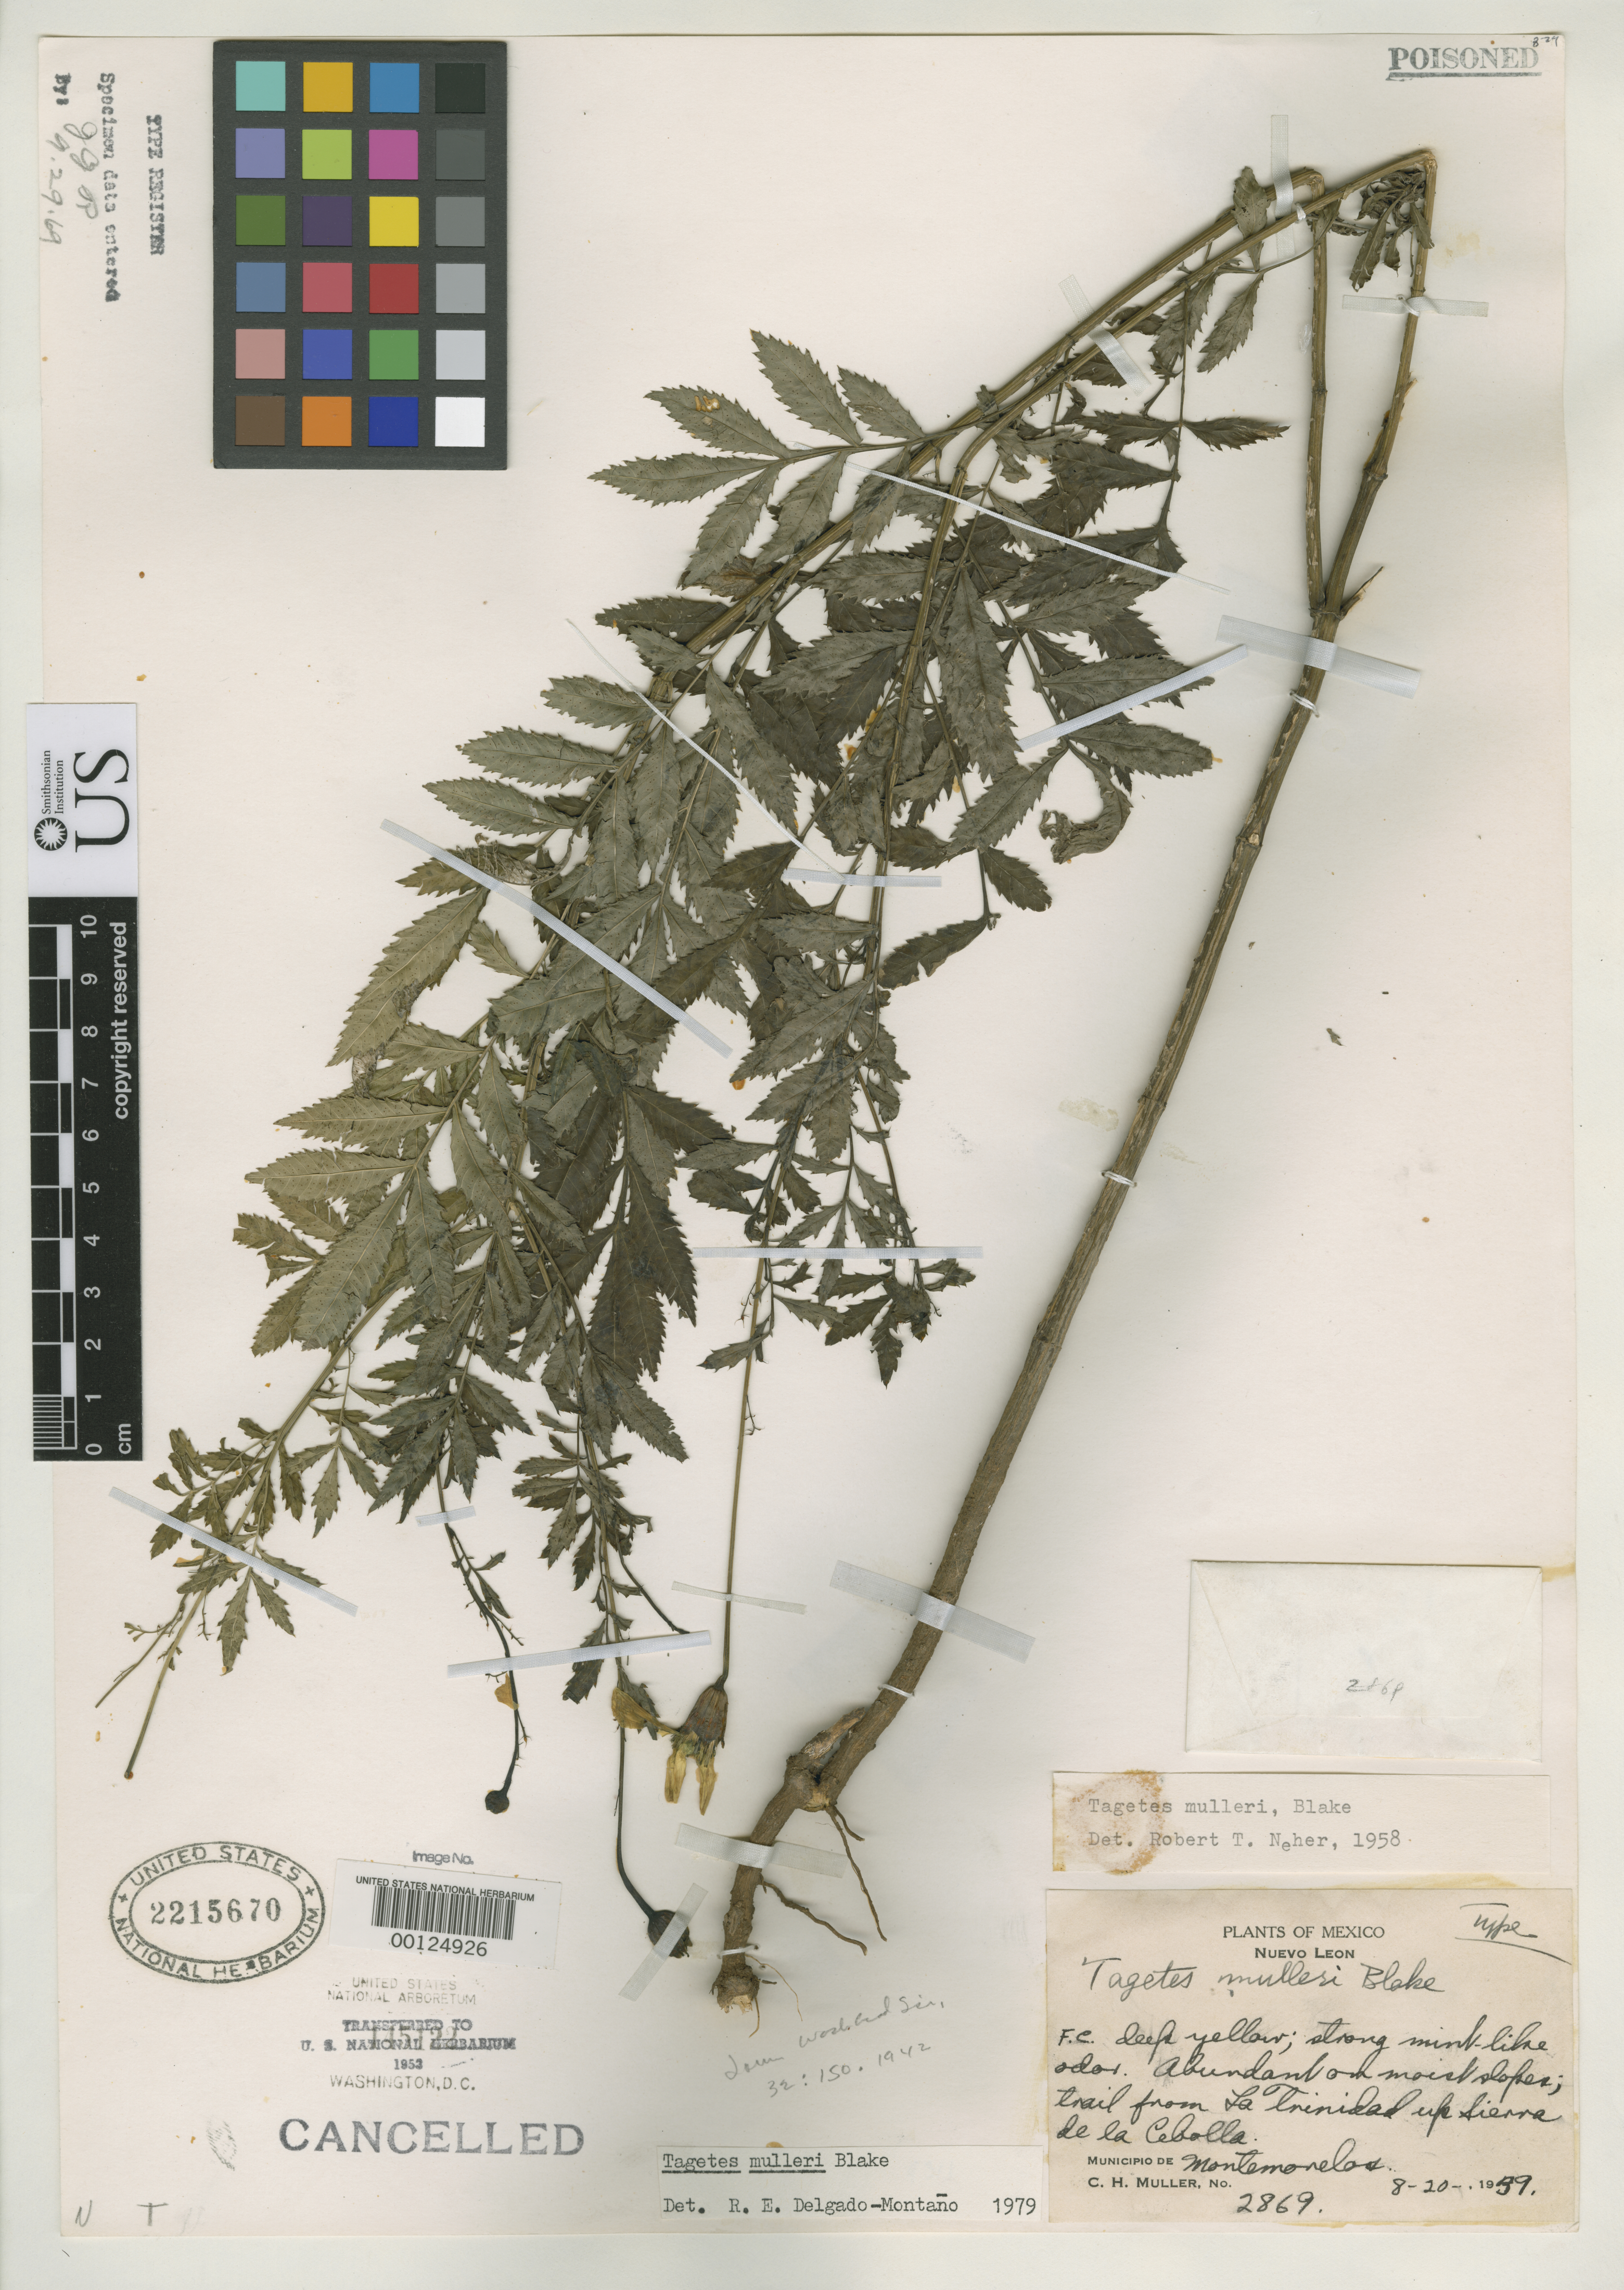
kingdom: Plantae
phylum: Tracheophyta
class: Magnoliopsida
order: Asterales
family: Asteraceae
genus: Tagetes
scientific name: Tagetes mulleri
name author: S.F. Blake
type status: Holotype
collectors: C. H. Muller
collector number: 2869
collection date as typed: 20 Aug 1939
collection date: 1939-08-20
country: Mexico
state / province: Nuevo León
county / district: Montemorelos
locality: Trail from La Trinidad up Sierra de La Cebolla.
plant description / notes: Specimen ex NA. Holotype originally in herbarium of U.S. National Arboretum (as cited in protologue), transferred to US in 1953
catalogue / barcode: US 2215670